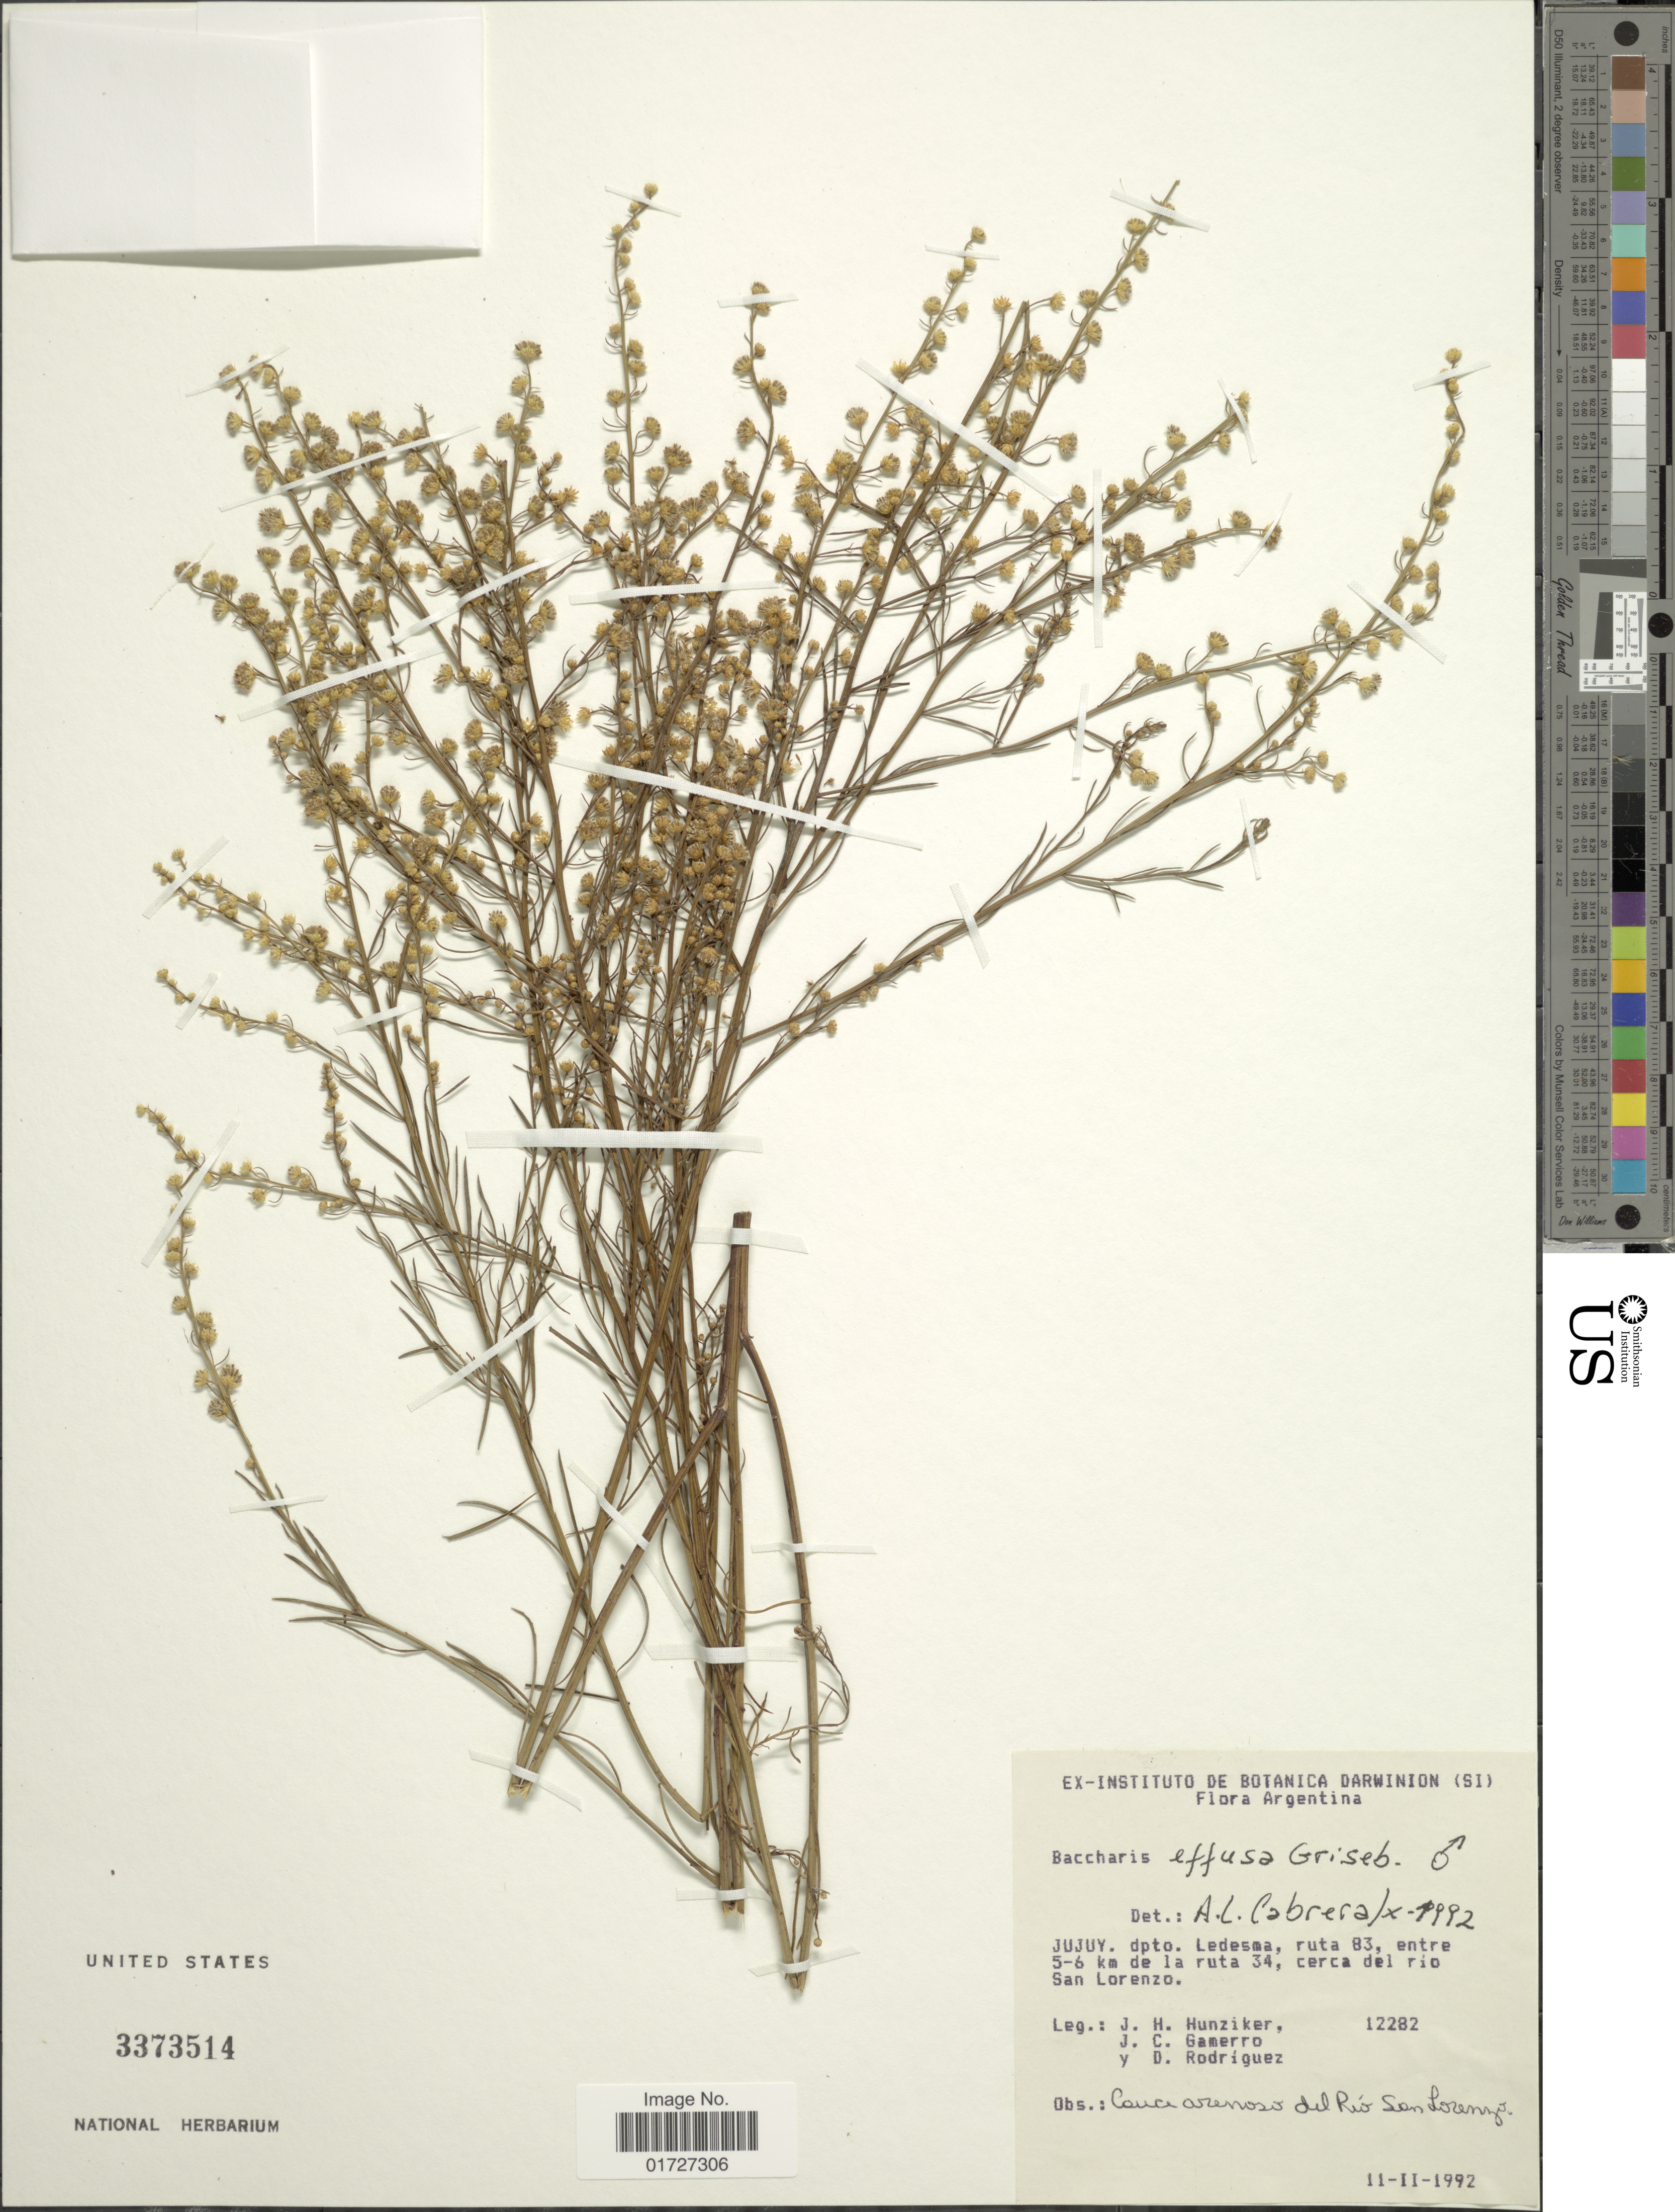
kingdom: Plantae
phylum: Tracheophyta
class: Magnoliopsida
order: Asterales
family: Asteraceae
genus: Baccharis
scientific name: Baccharis effusa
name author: Griseb.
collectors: J. H. Hunziker, J. Gamerro & D. Rodriguez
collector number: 12282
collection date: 1992-11-11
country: Argentina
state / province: Jujuy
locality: Dpto. Ledesma, ruta 83, entre 5-6 km de la ruta 34, cerca del rio San Lorenzo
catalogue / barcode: US 3373514